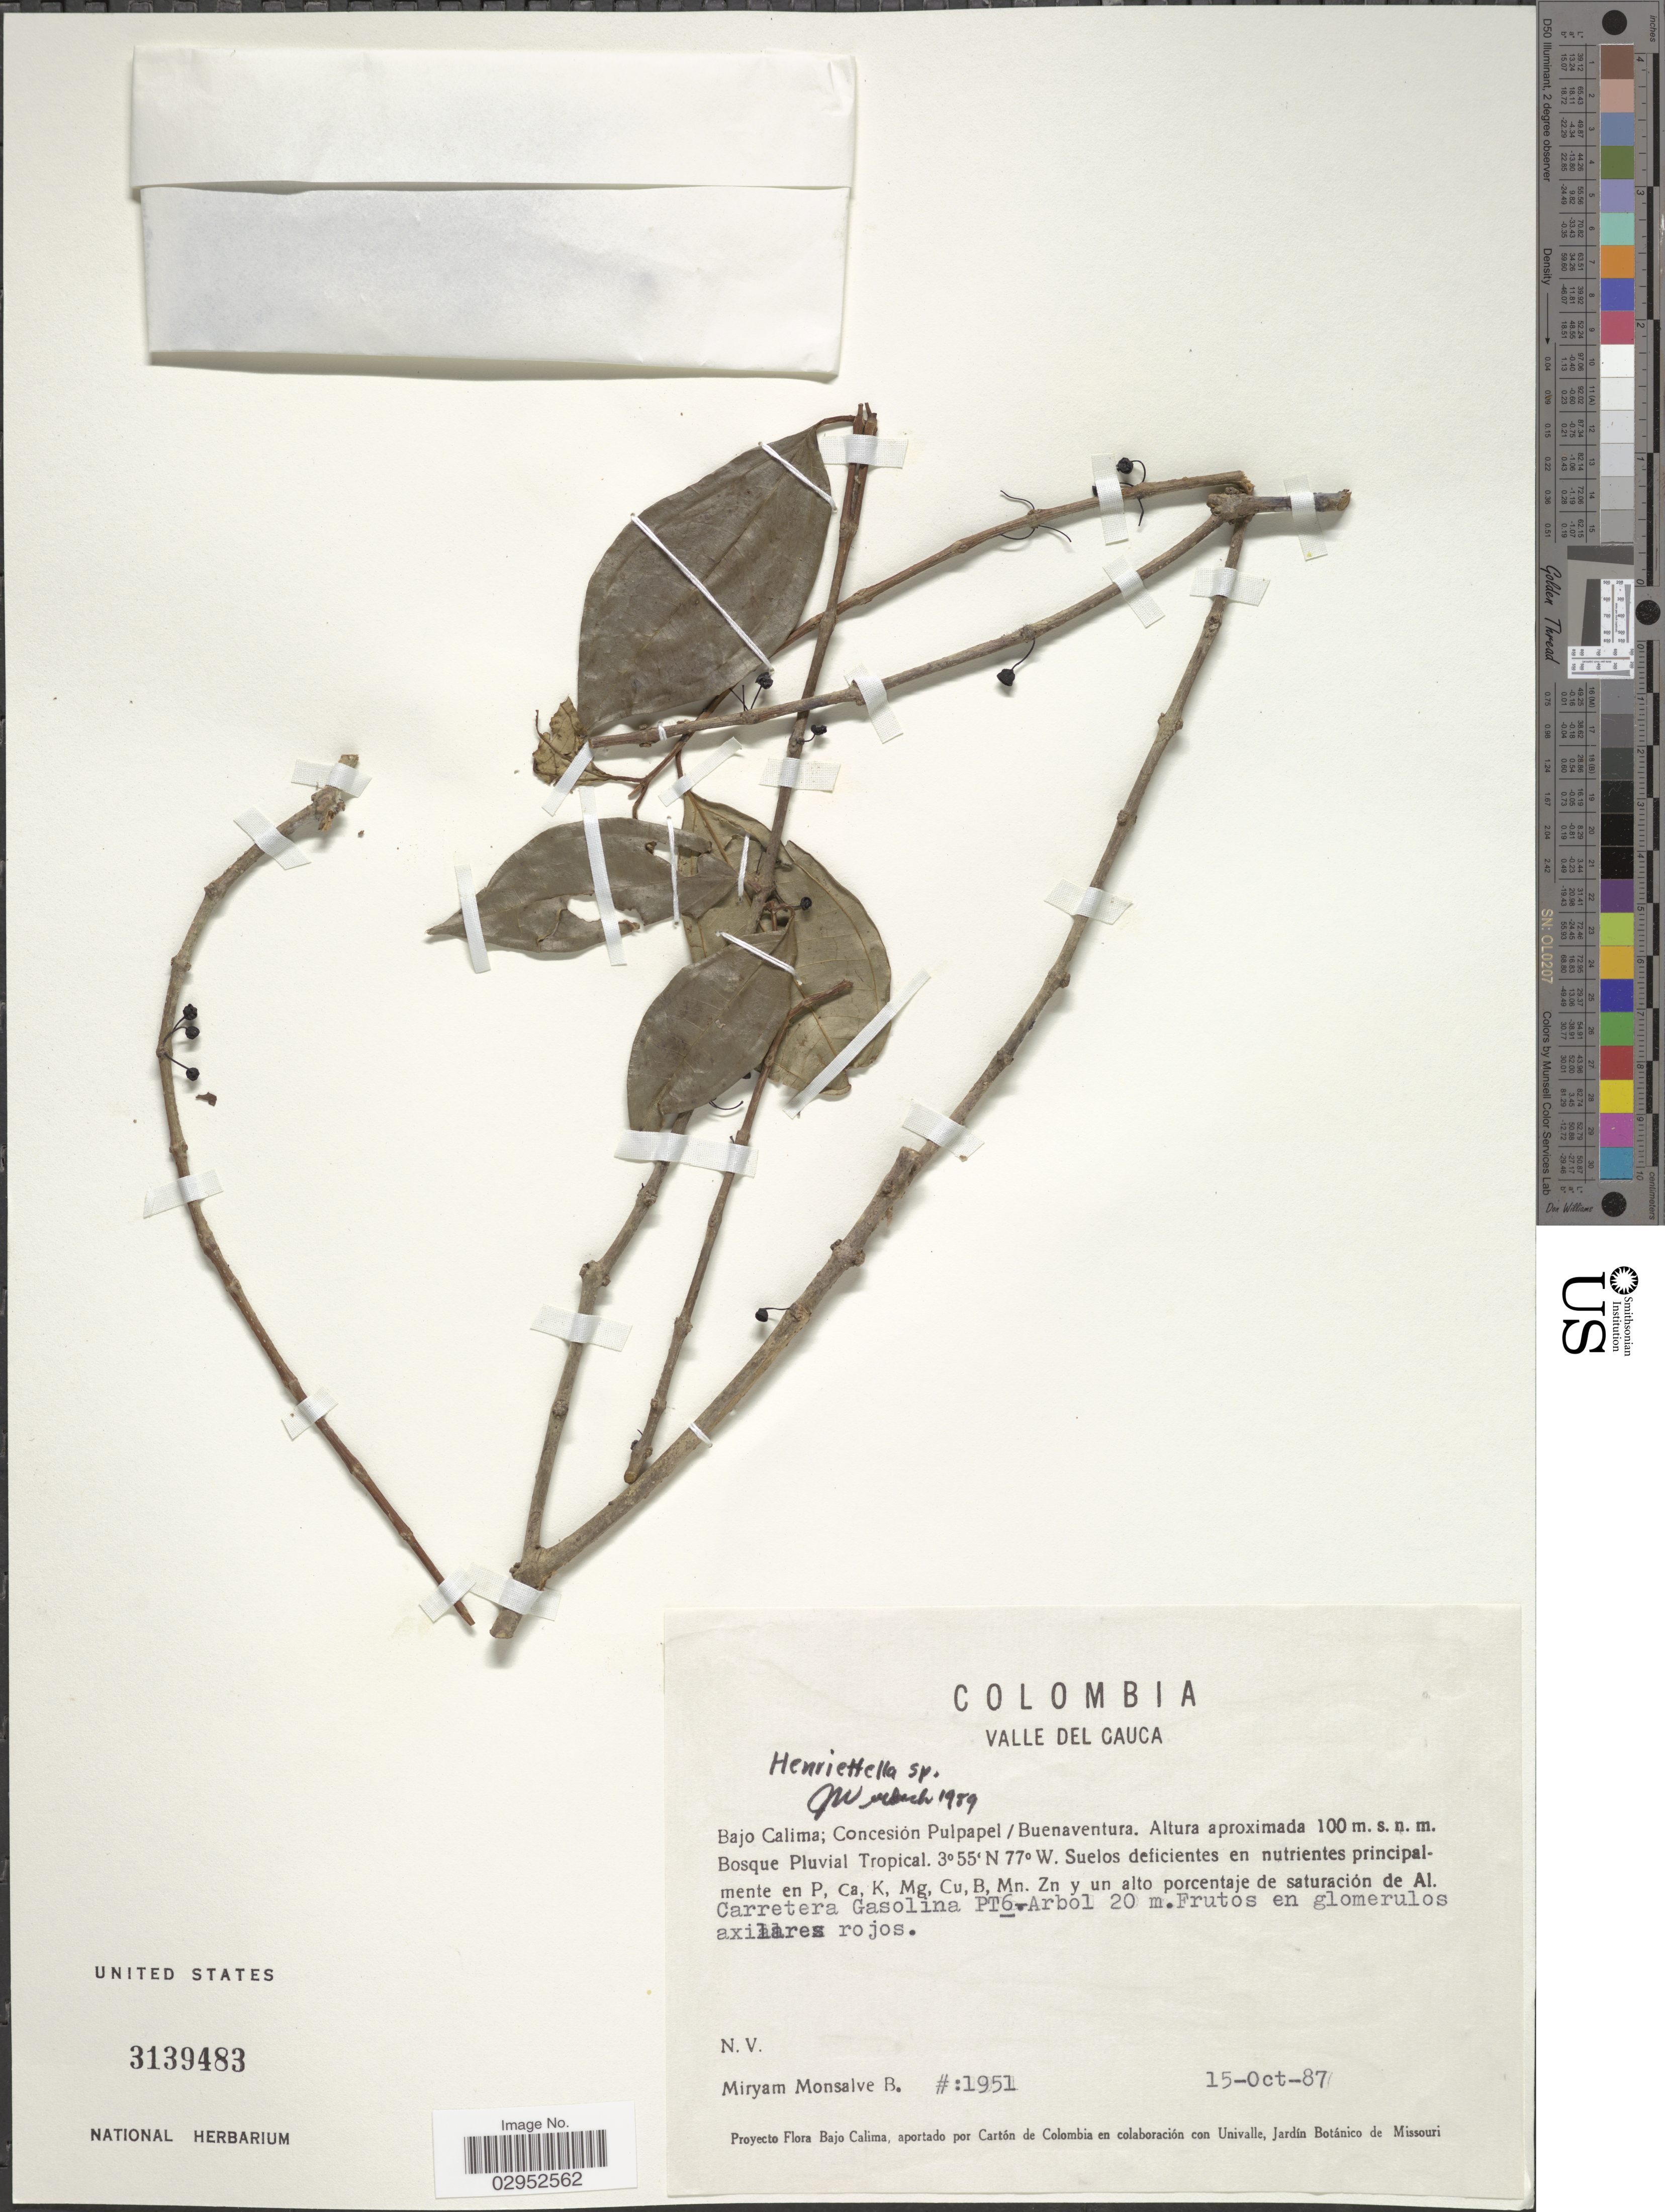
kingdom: Plantae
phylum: Tracheophyta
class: Magnoliopsida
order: Myrtales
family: Melastomataceae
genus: Henriettea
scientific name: Henriettea sp.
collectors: M. Monsalve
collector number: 1951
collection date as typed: Transcribed d/m/y: 15/10/87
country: Colombia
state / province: Cauca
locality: Valle del Cauca, Bajo Calima; Concesión Pulpapel/Buenaventura.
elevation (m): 100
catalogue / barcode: US 3139483